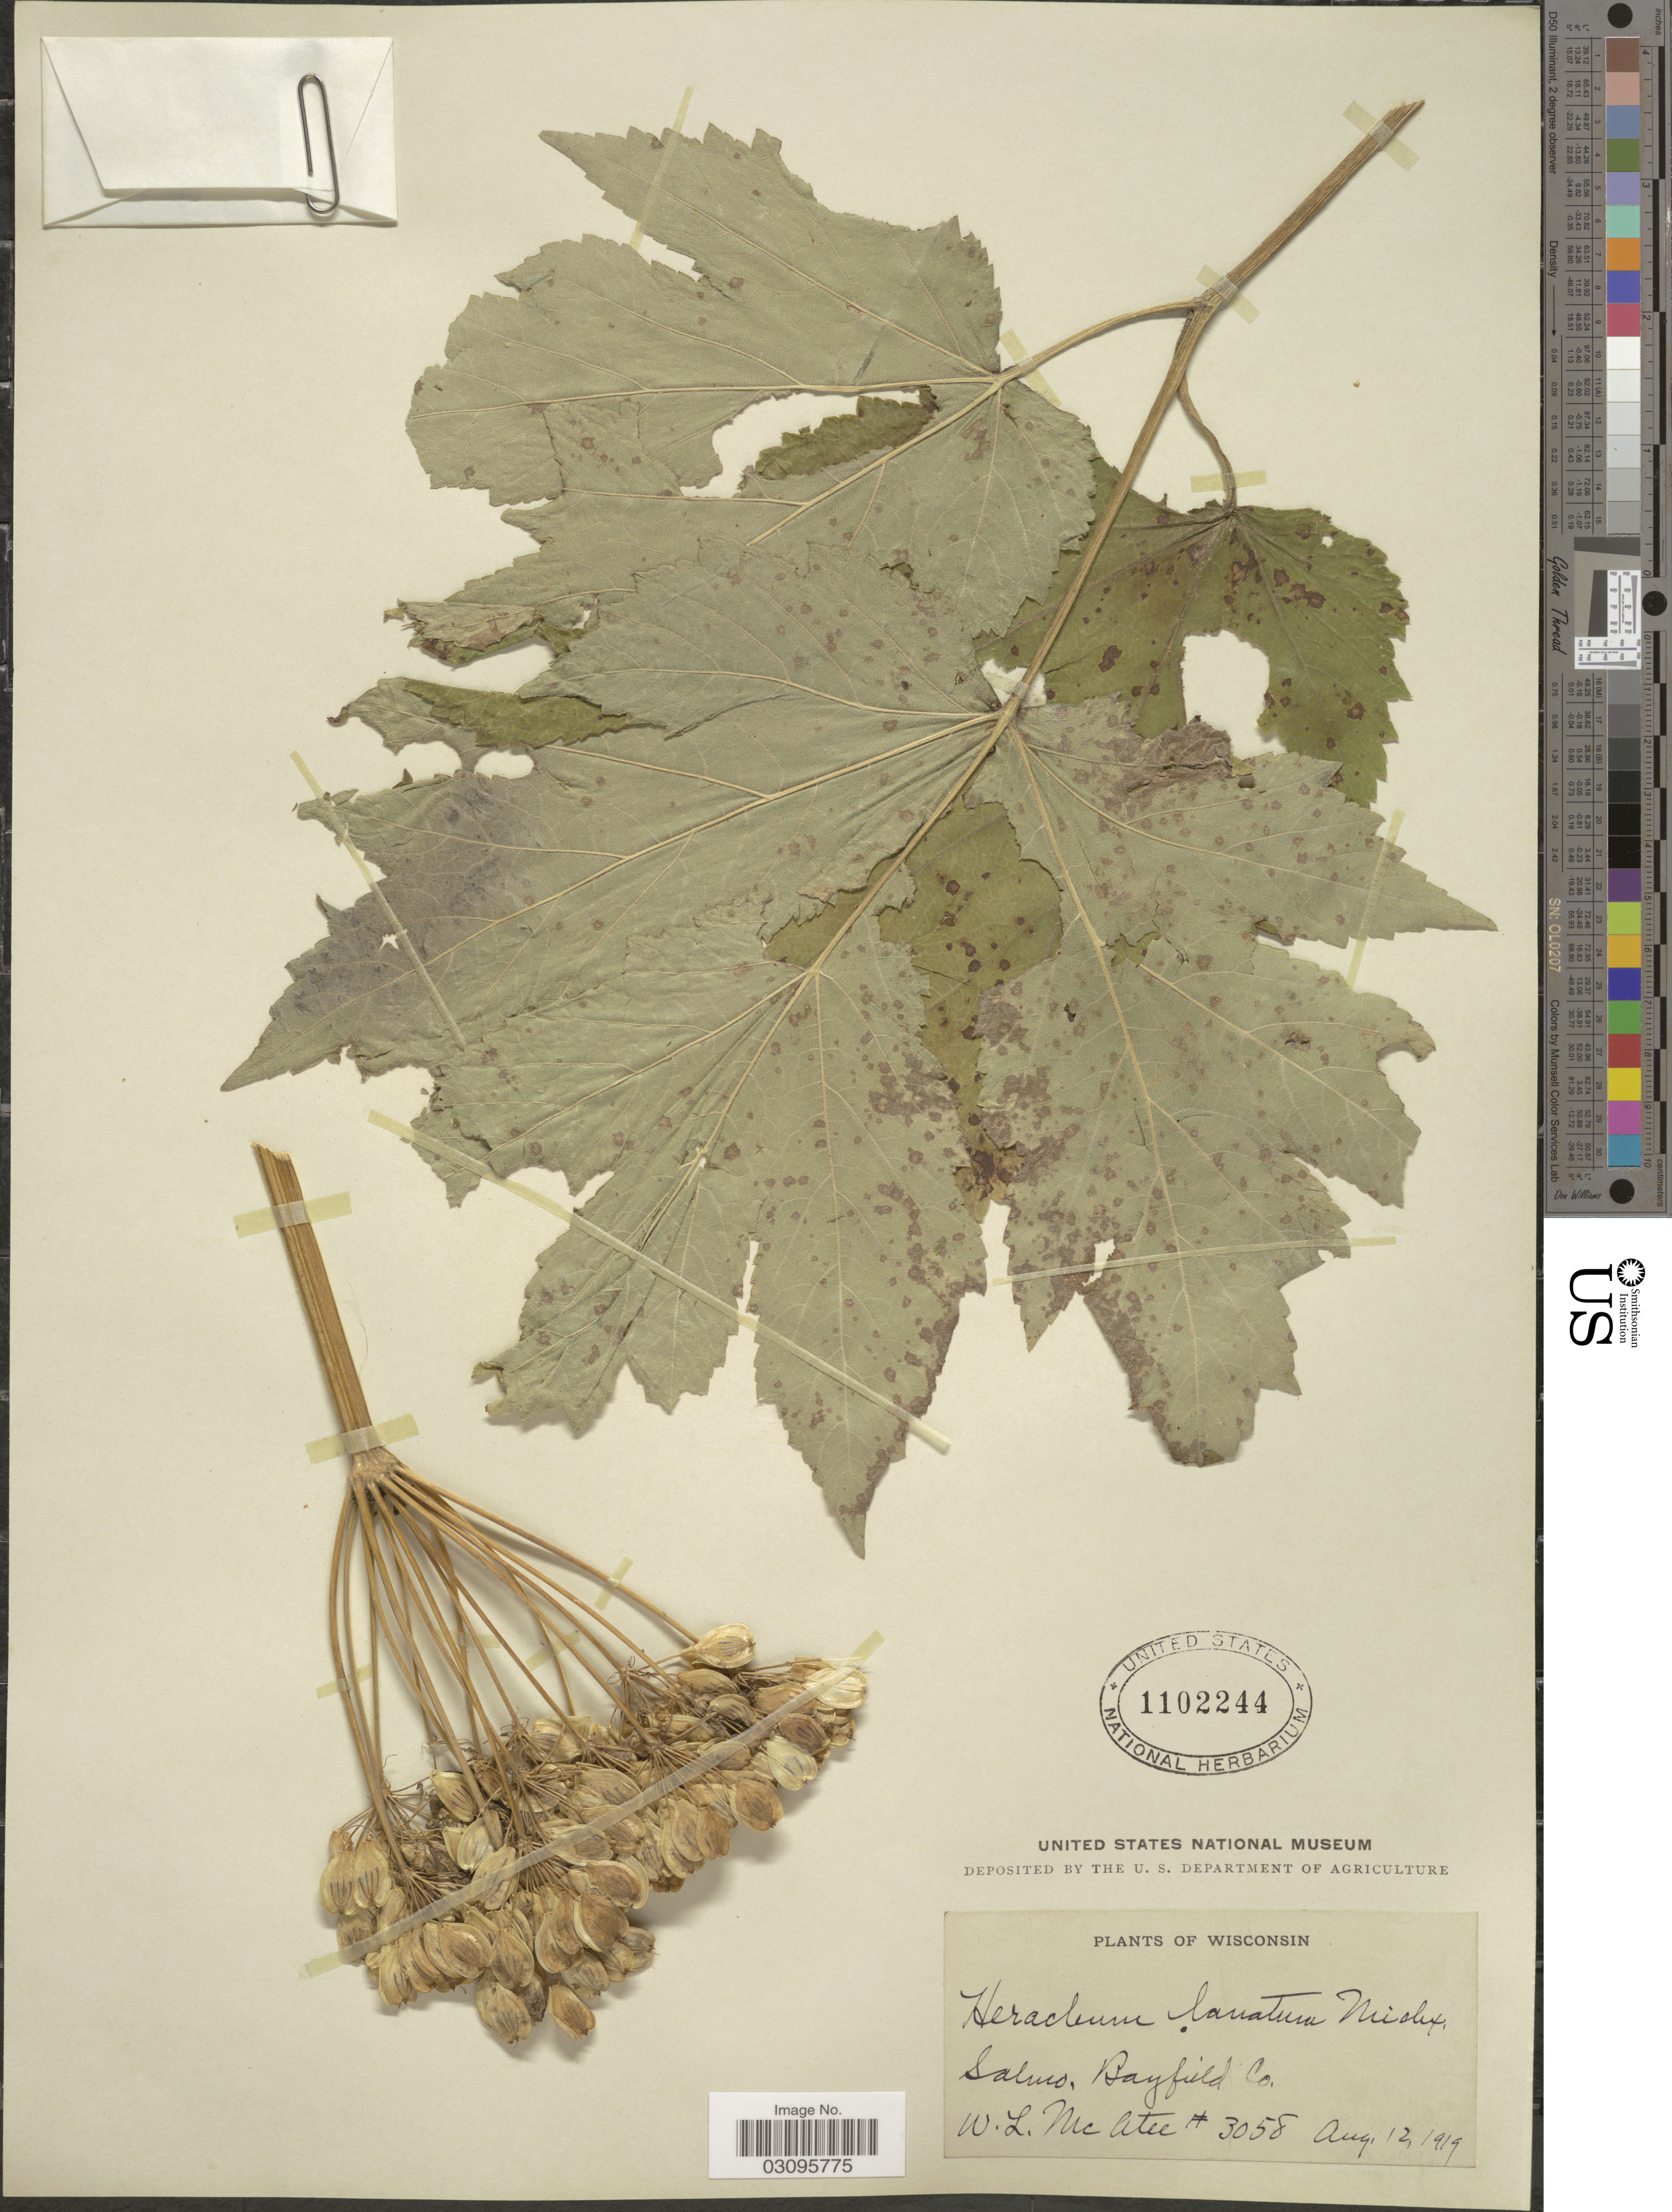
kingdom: Plantae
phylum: Tracheophyta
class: Magnoliopsida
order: Apiales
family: Apiaceae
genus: Heracleum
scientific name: Heracleum lanatum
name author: Michx.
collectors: W. McAtee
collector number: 3058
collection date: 1919-08-12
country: United States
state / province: Wisconsin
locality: Salmo, Bayfield Co.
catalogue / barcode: US 1102244